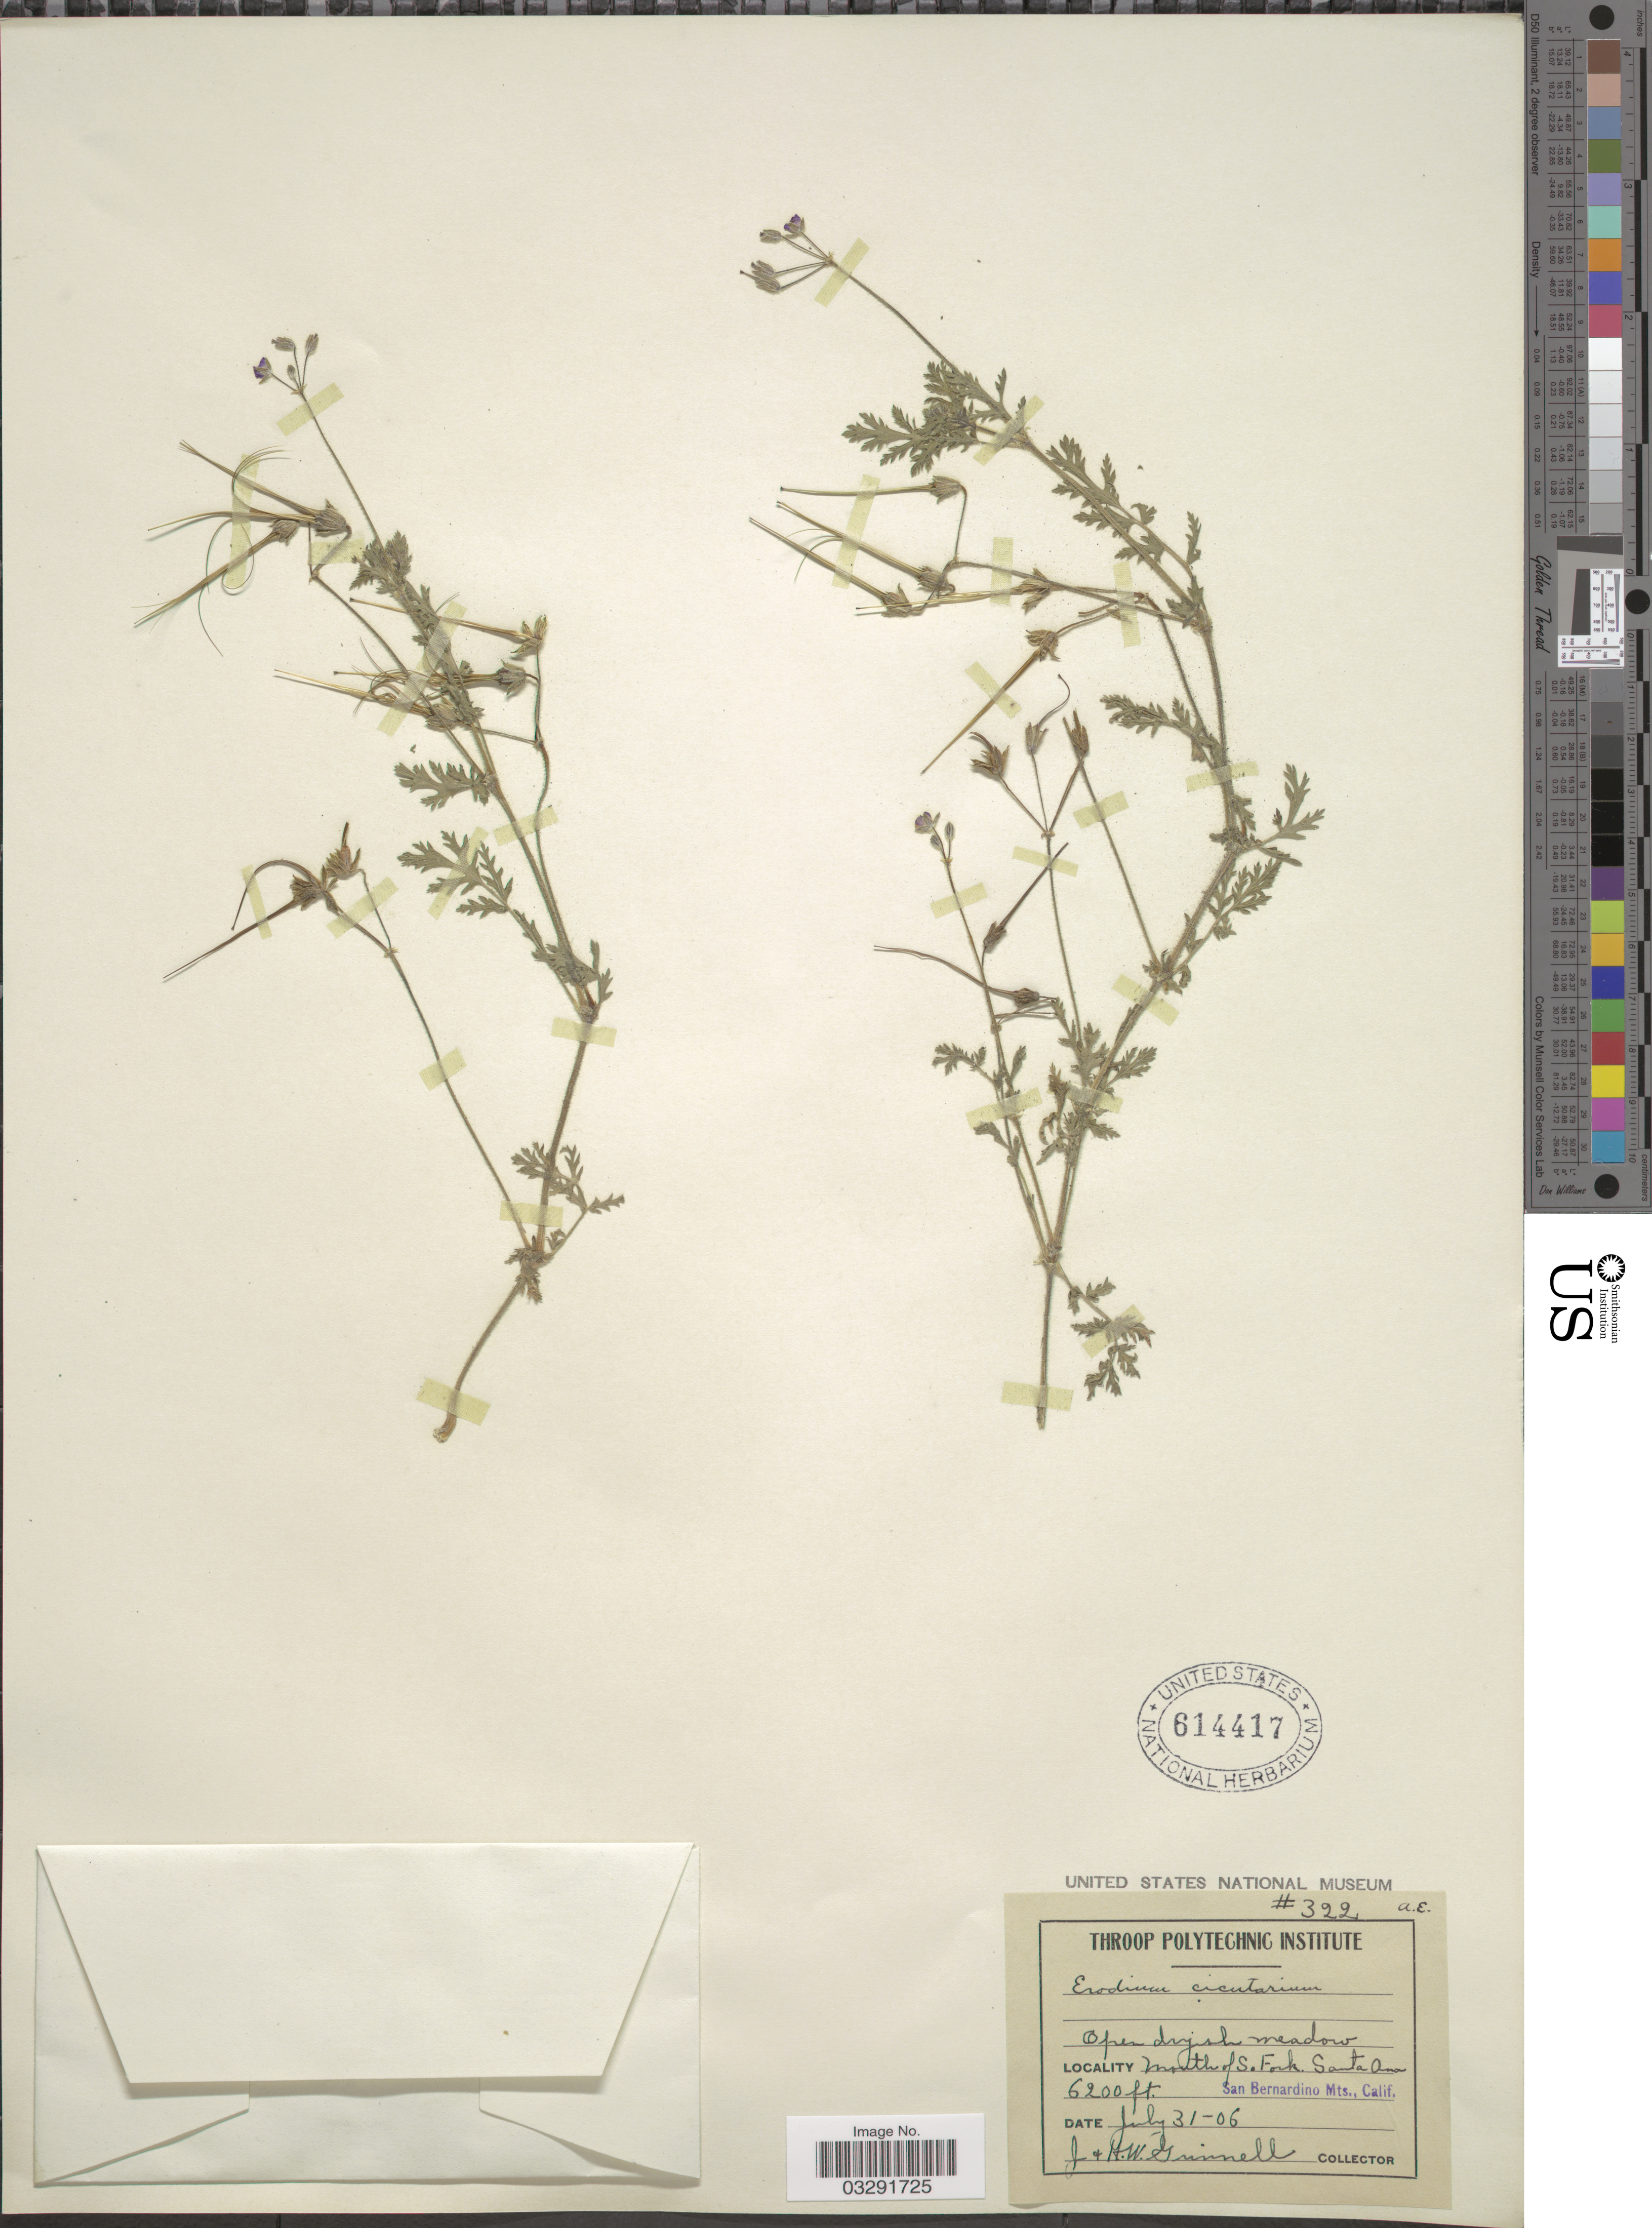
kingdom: Plantae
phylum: Tracheophyta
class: Magnoliopsida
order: Geraniales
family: Geraniaceae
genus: Erodium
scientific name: Erodium cicutarium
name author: (L.) L'Hér.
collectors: J. Grinnell & H. Grinnell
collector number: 322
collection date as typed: Transcribed d/m/y: 31/7/6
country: United States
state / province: California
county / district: San Bernardino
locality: Mouth of So Fork. Santa Ana. San Bernardino Mts.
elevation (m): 1890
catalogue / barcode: US 614417